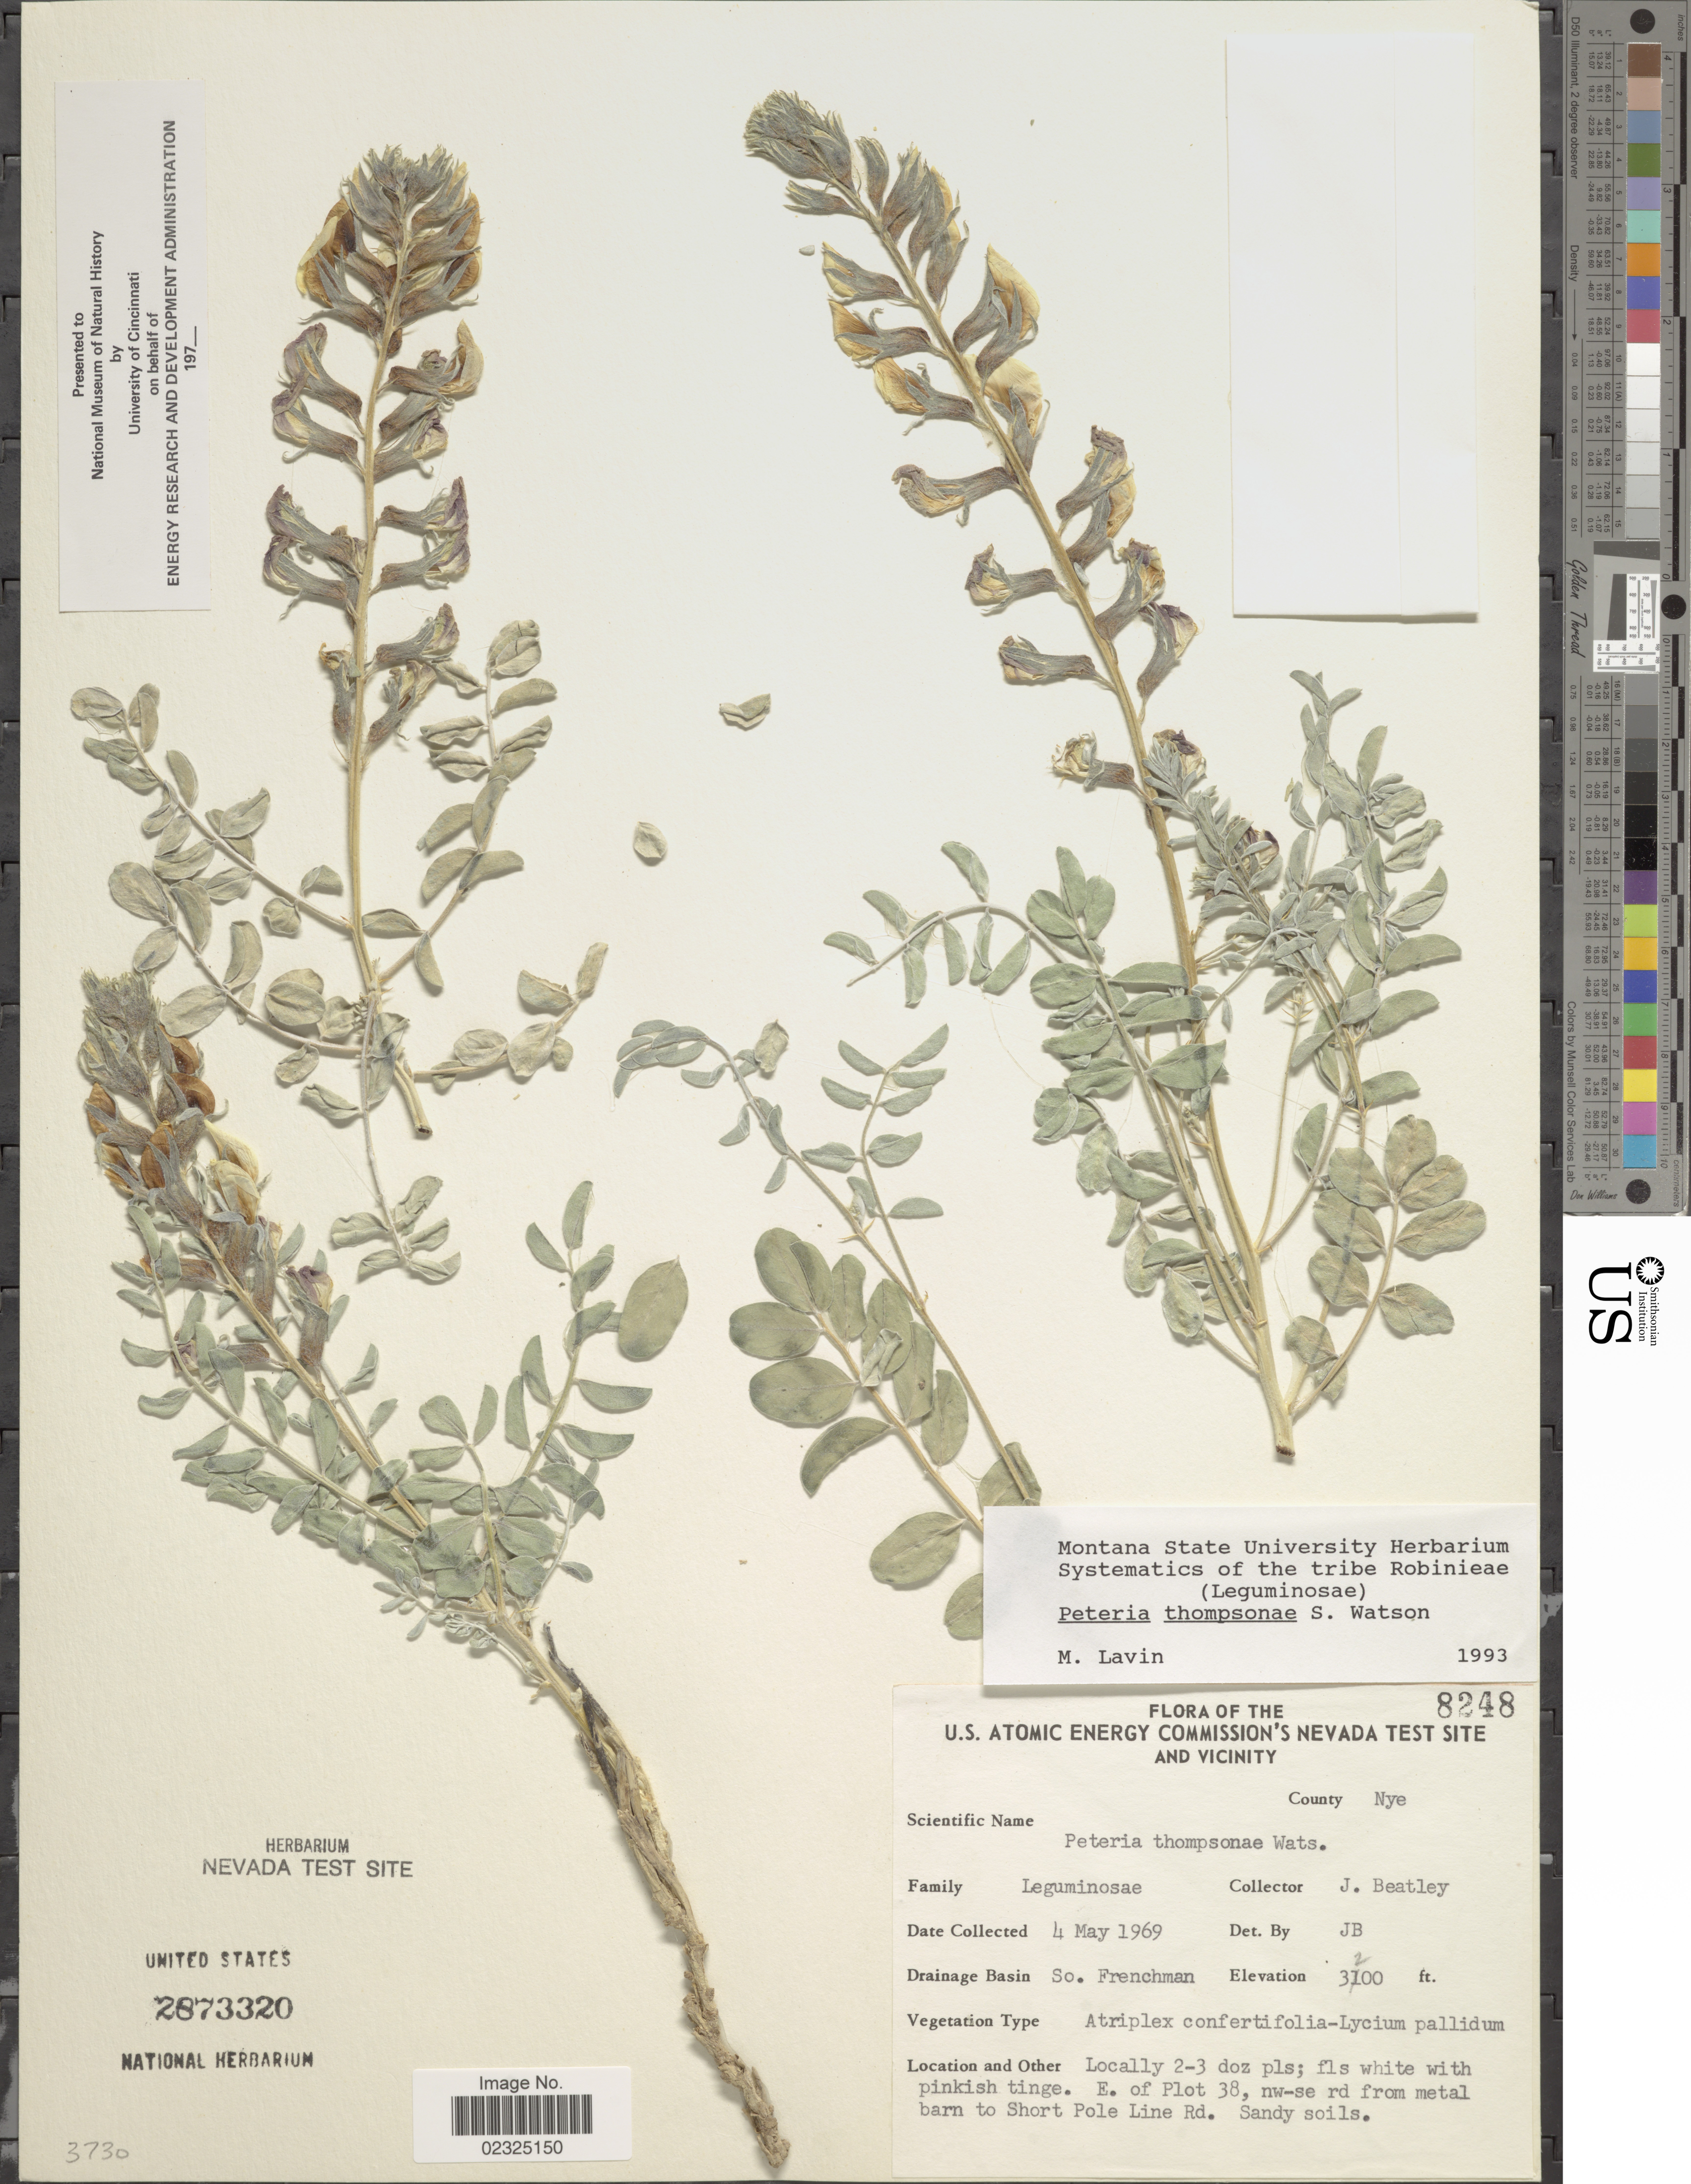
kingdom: Plantae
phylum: Tracheophyta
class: Magnoliopsida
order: Fabales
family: Fabaceae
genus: Peteria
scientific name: Peteria thompsonae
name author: S. Watson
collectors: J. C. Beatley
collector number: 8248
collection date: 1969-05-04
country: United States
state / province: Nevada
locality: Nevda's test site and vicinity [unsure placement], County Nye, drainage baisn So. Frenchman, E. of Plot 38, nw-se rd from metal barn to Short Line Rd.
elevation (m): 975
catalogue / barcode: US 2873320